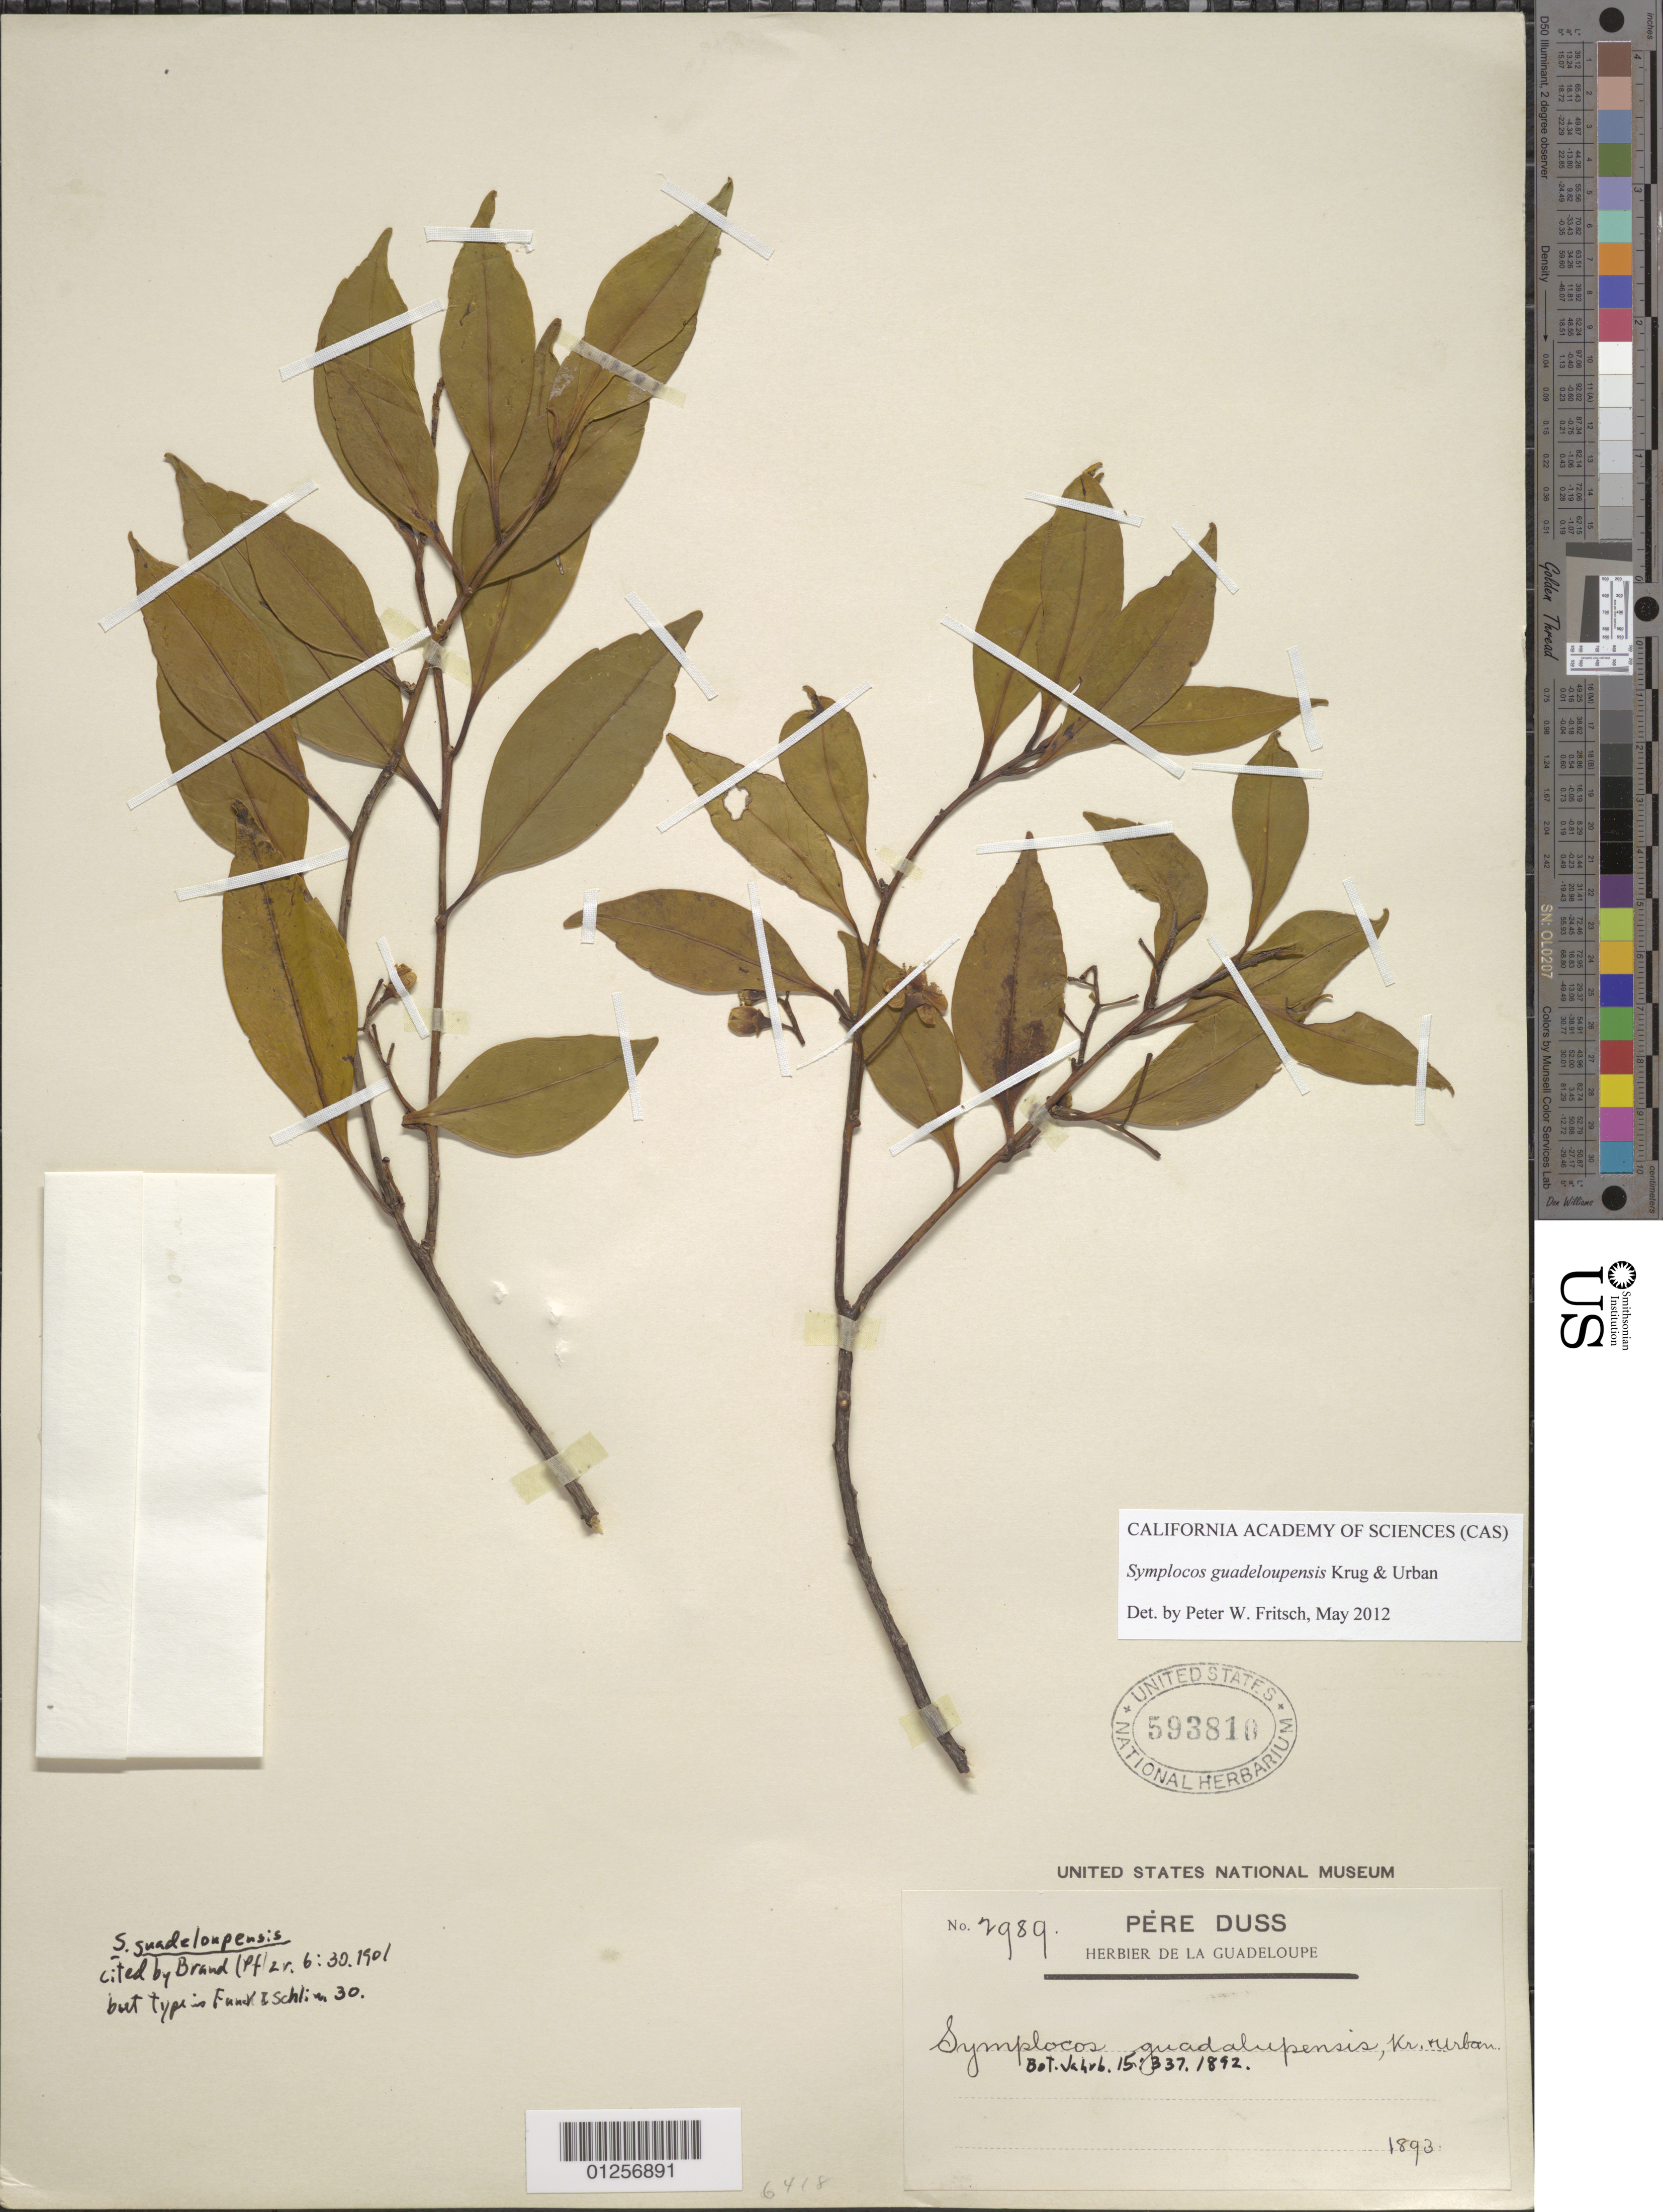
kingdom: Plantae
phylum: Tracheophyta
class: Magnoliopsida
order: Ericales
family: Symplocaceae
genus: Symplocos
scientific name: Symplocos guadeloupensis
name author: Krug & Urb.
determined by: Fritsch, Peter W.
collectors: Père Duss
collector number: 2989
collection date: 1893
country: Guadeloupe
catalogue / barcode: US 593810